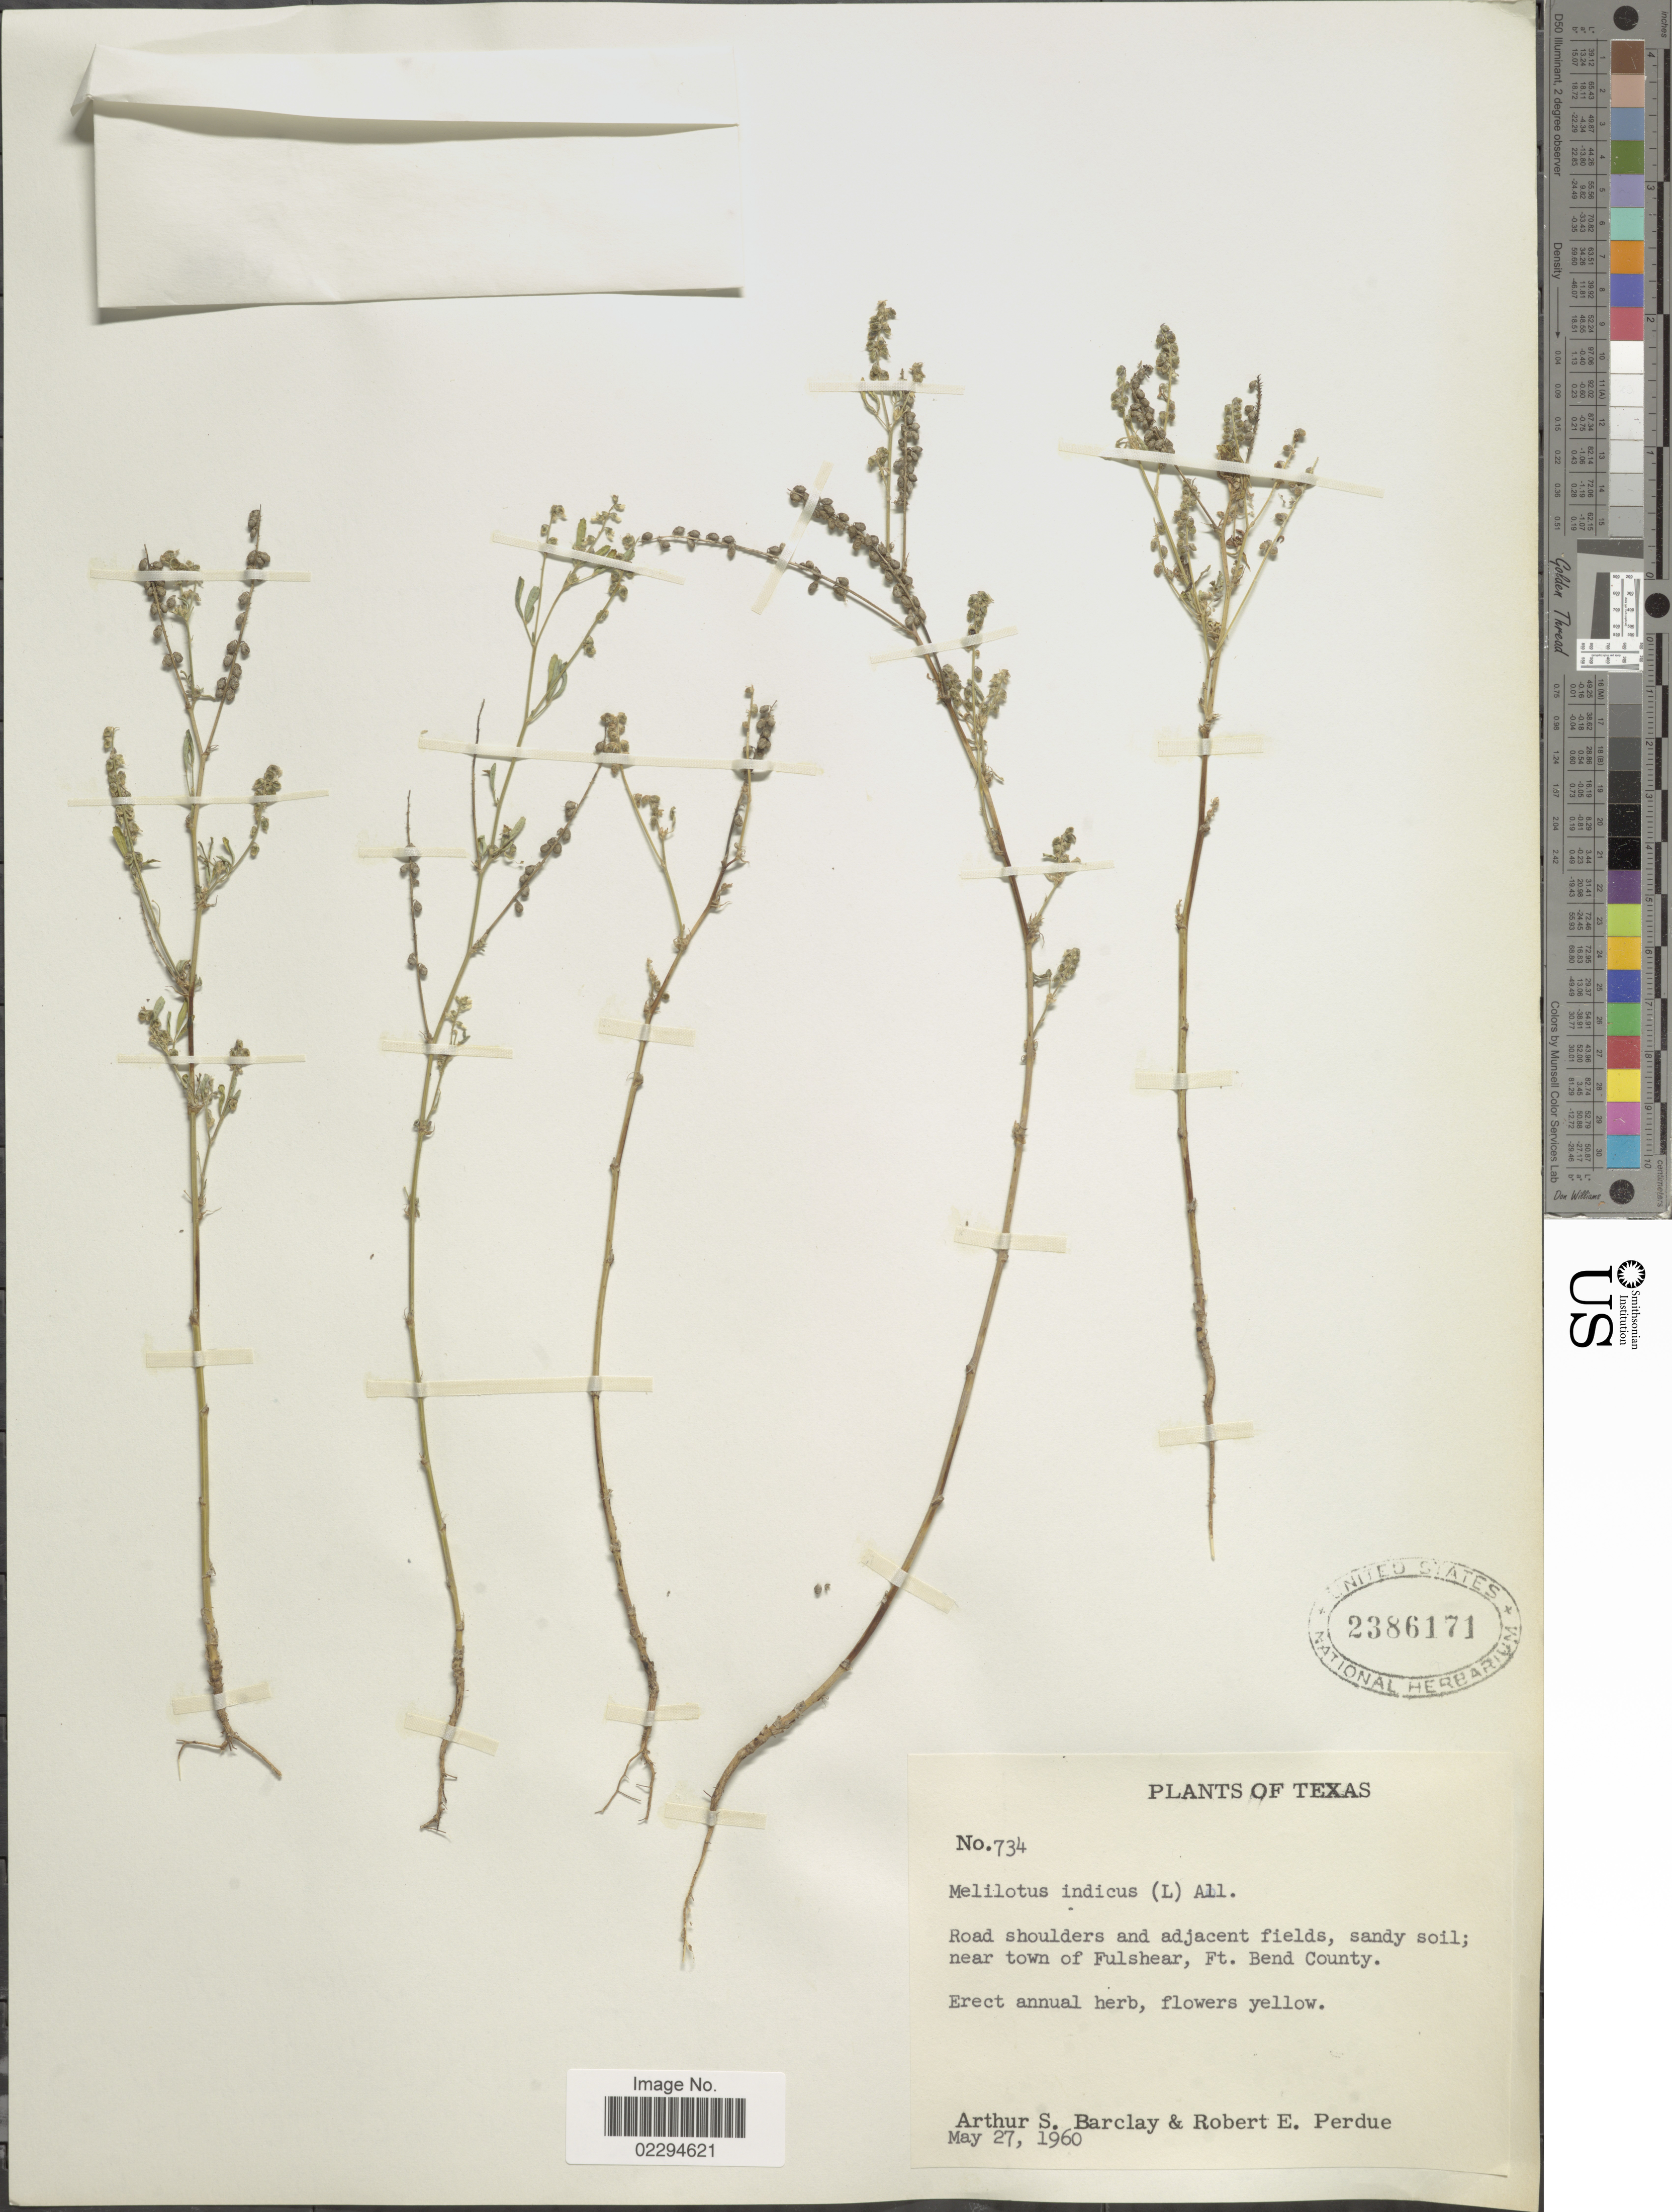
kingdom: Plantae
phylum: Tracheophyta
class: Magnoliopsida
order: Fabales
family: Fabaceae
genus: Melilotus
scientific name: Melilotus indicus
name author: (L.) All.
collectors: A. S. Barclay & R. E. Perdue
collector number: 734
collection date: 1960-05-27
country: United States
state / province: Texas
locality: Near town of Fulshear, Ft. Bend County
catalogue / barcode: US 2386171